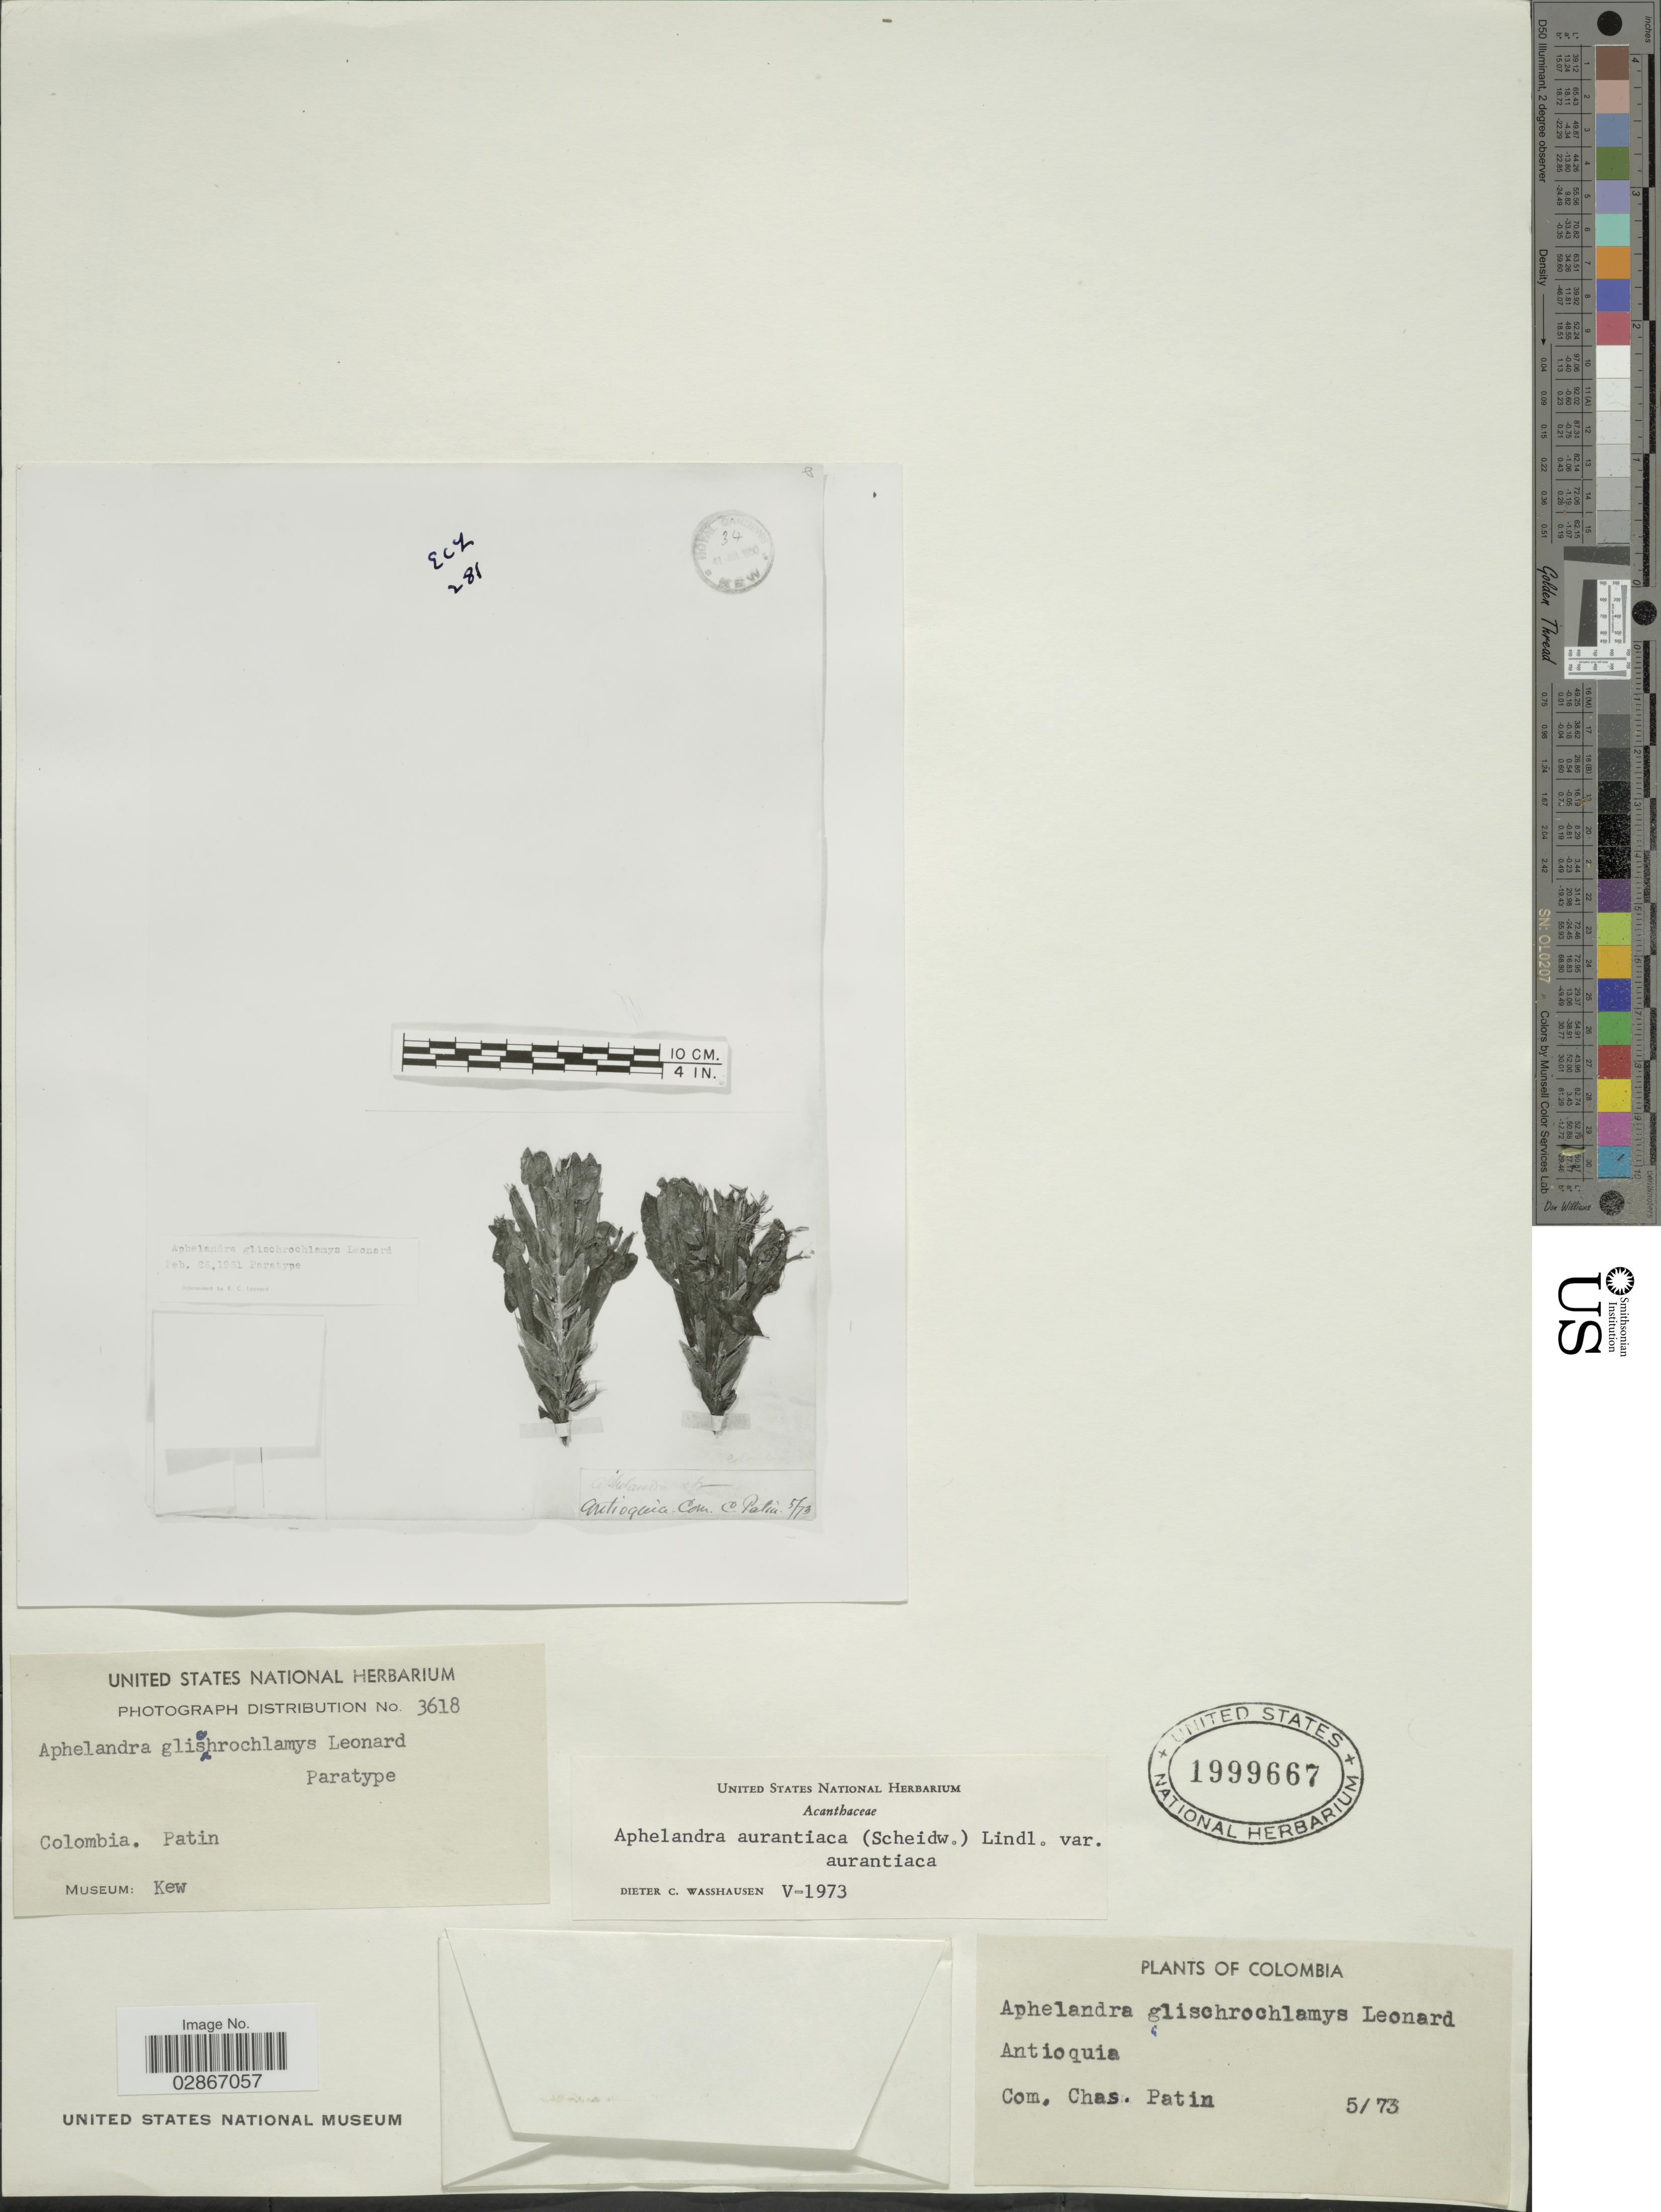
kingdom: Plantae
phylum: Tracheophyta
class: Magnoliopsida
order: Lamiales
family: Acanthaceae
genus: Aphelandra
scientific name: Aphelandra glischrochlamys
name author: Leonard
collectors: C. Patin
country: Colombia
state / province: Antioquia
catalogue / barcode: US 199667